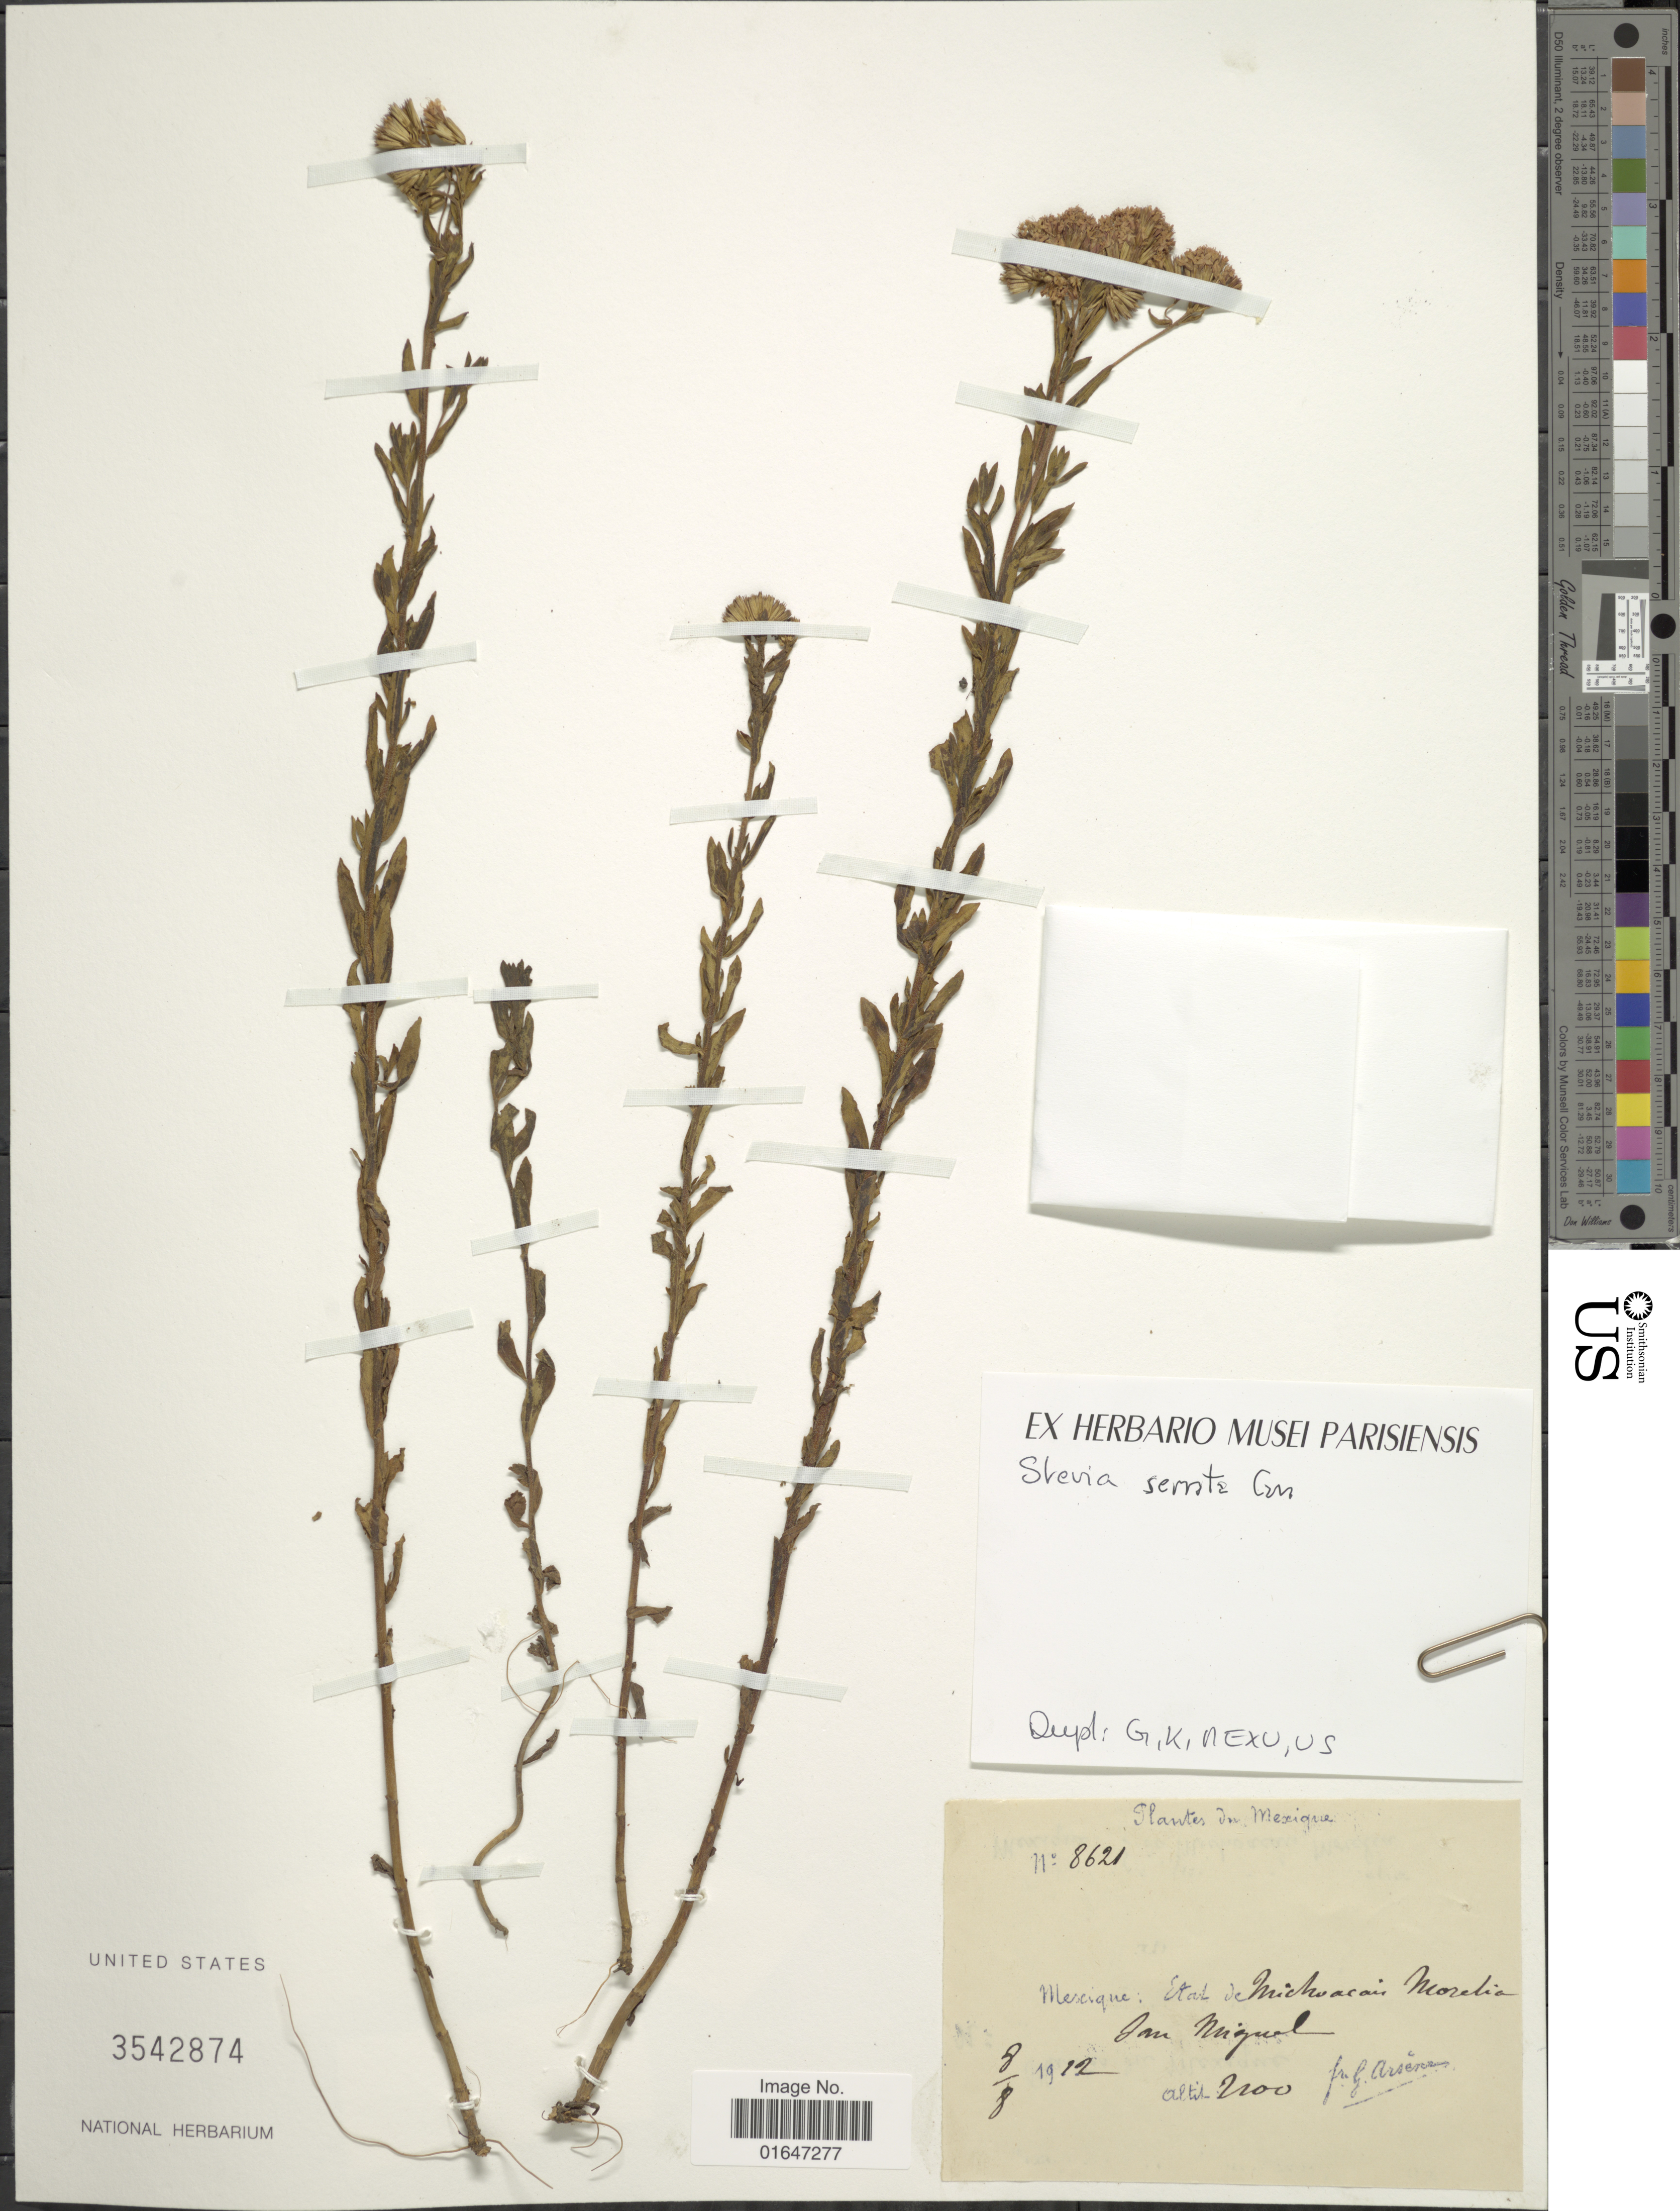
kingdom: Plantae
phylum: Tracheophyta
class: Magnoliopsida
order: Asterales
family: Asteraceae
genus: Stevia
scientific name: Stevia serrata var. serrata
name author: Cav.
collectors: Bro. G. Arsène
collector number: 8621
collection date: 1912-08-08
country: Mexico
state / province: Michoacán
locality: Mexique: Esta de Michocari Morelia.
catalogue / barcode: US 3542874